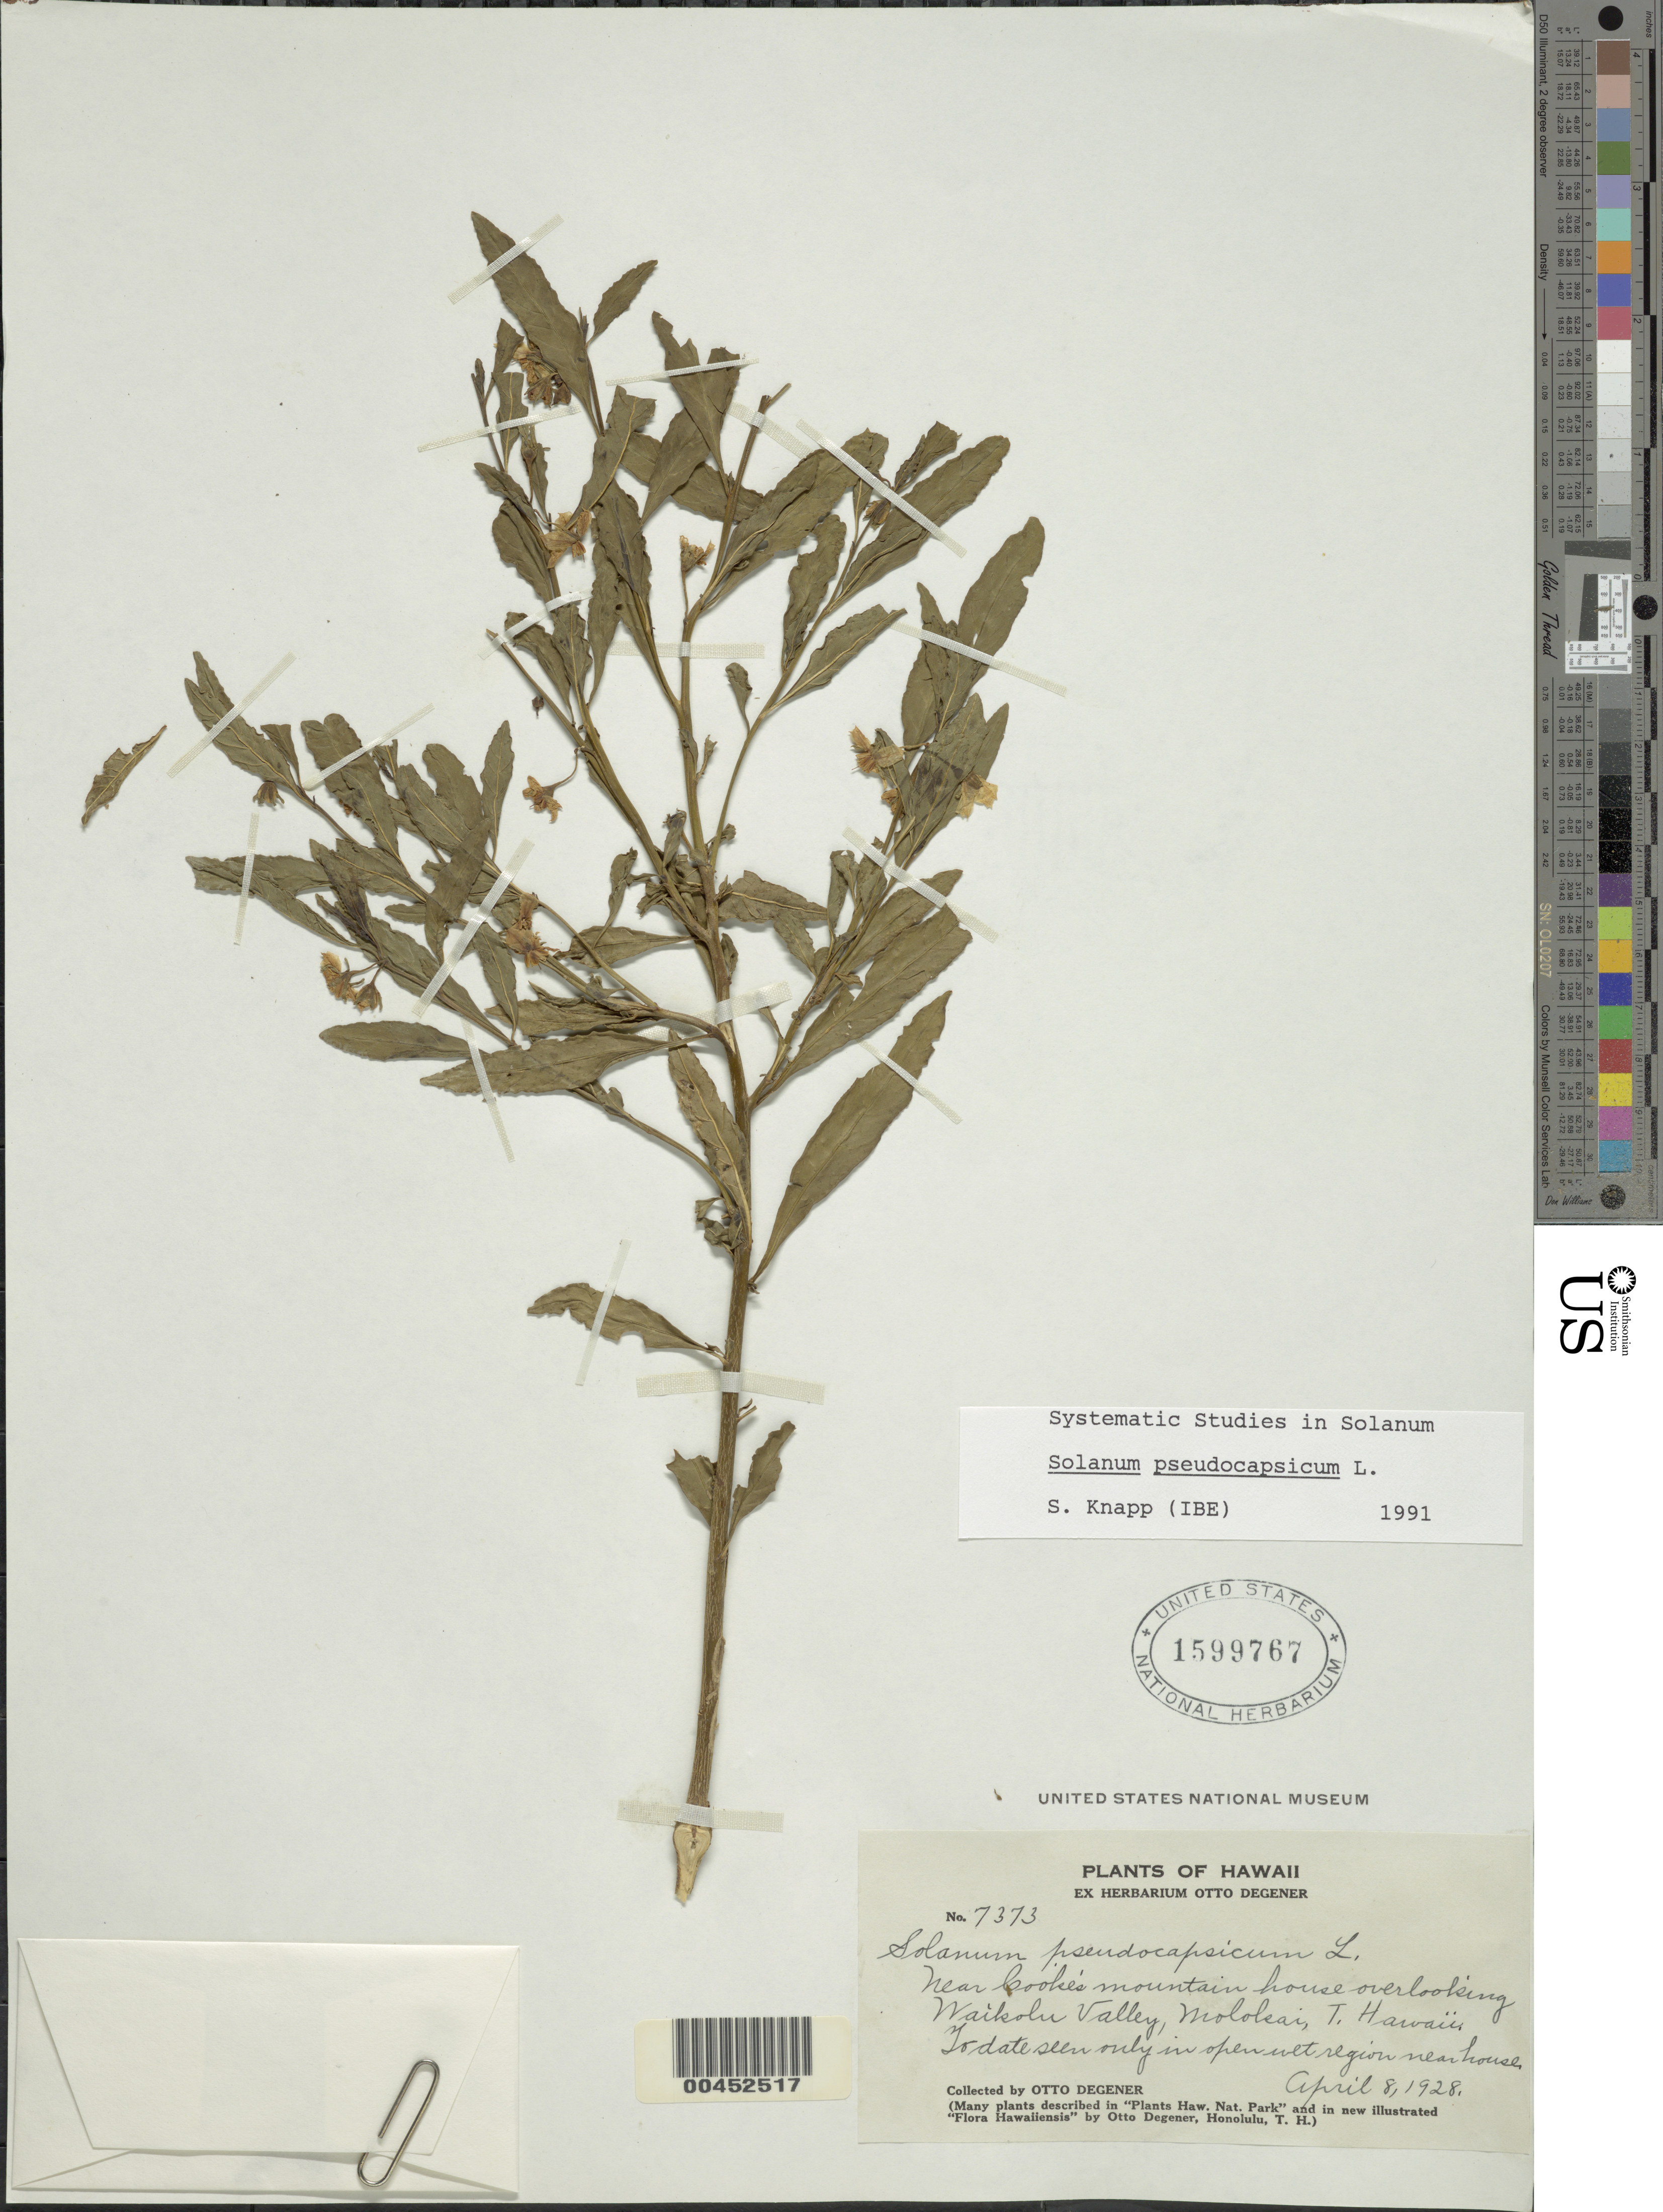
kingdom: Plantae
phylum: Tracheophyta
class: Magnoliopsida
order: Solanales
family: Solanaceae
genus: Solanum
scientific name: Solanum pseudocapsicum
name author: L.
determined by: Knapp, S. D.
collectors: O. Degener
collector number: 7373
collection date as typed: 8 Apr 1928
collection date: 1928-04-08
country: United States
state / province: Hawaii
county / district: Maui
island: Moloka'i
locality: Near Cooke's mountain house overlooking Waikolu Valley.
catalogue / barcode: US 1599767